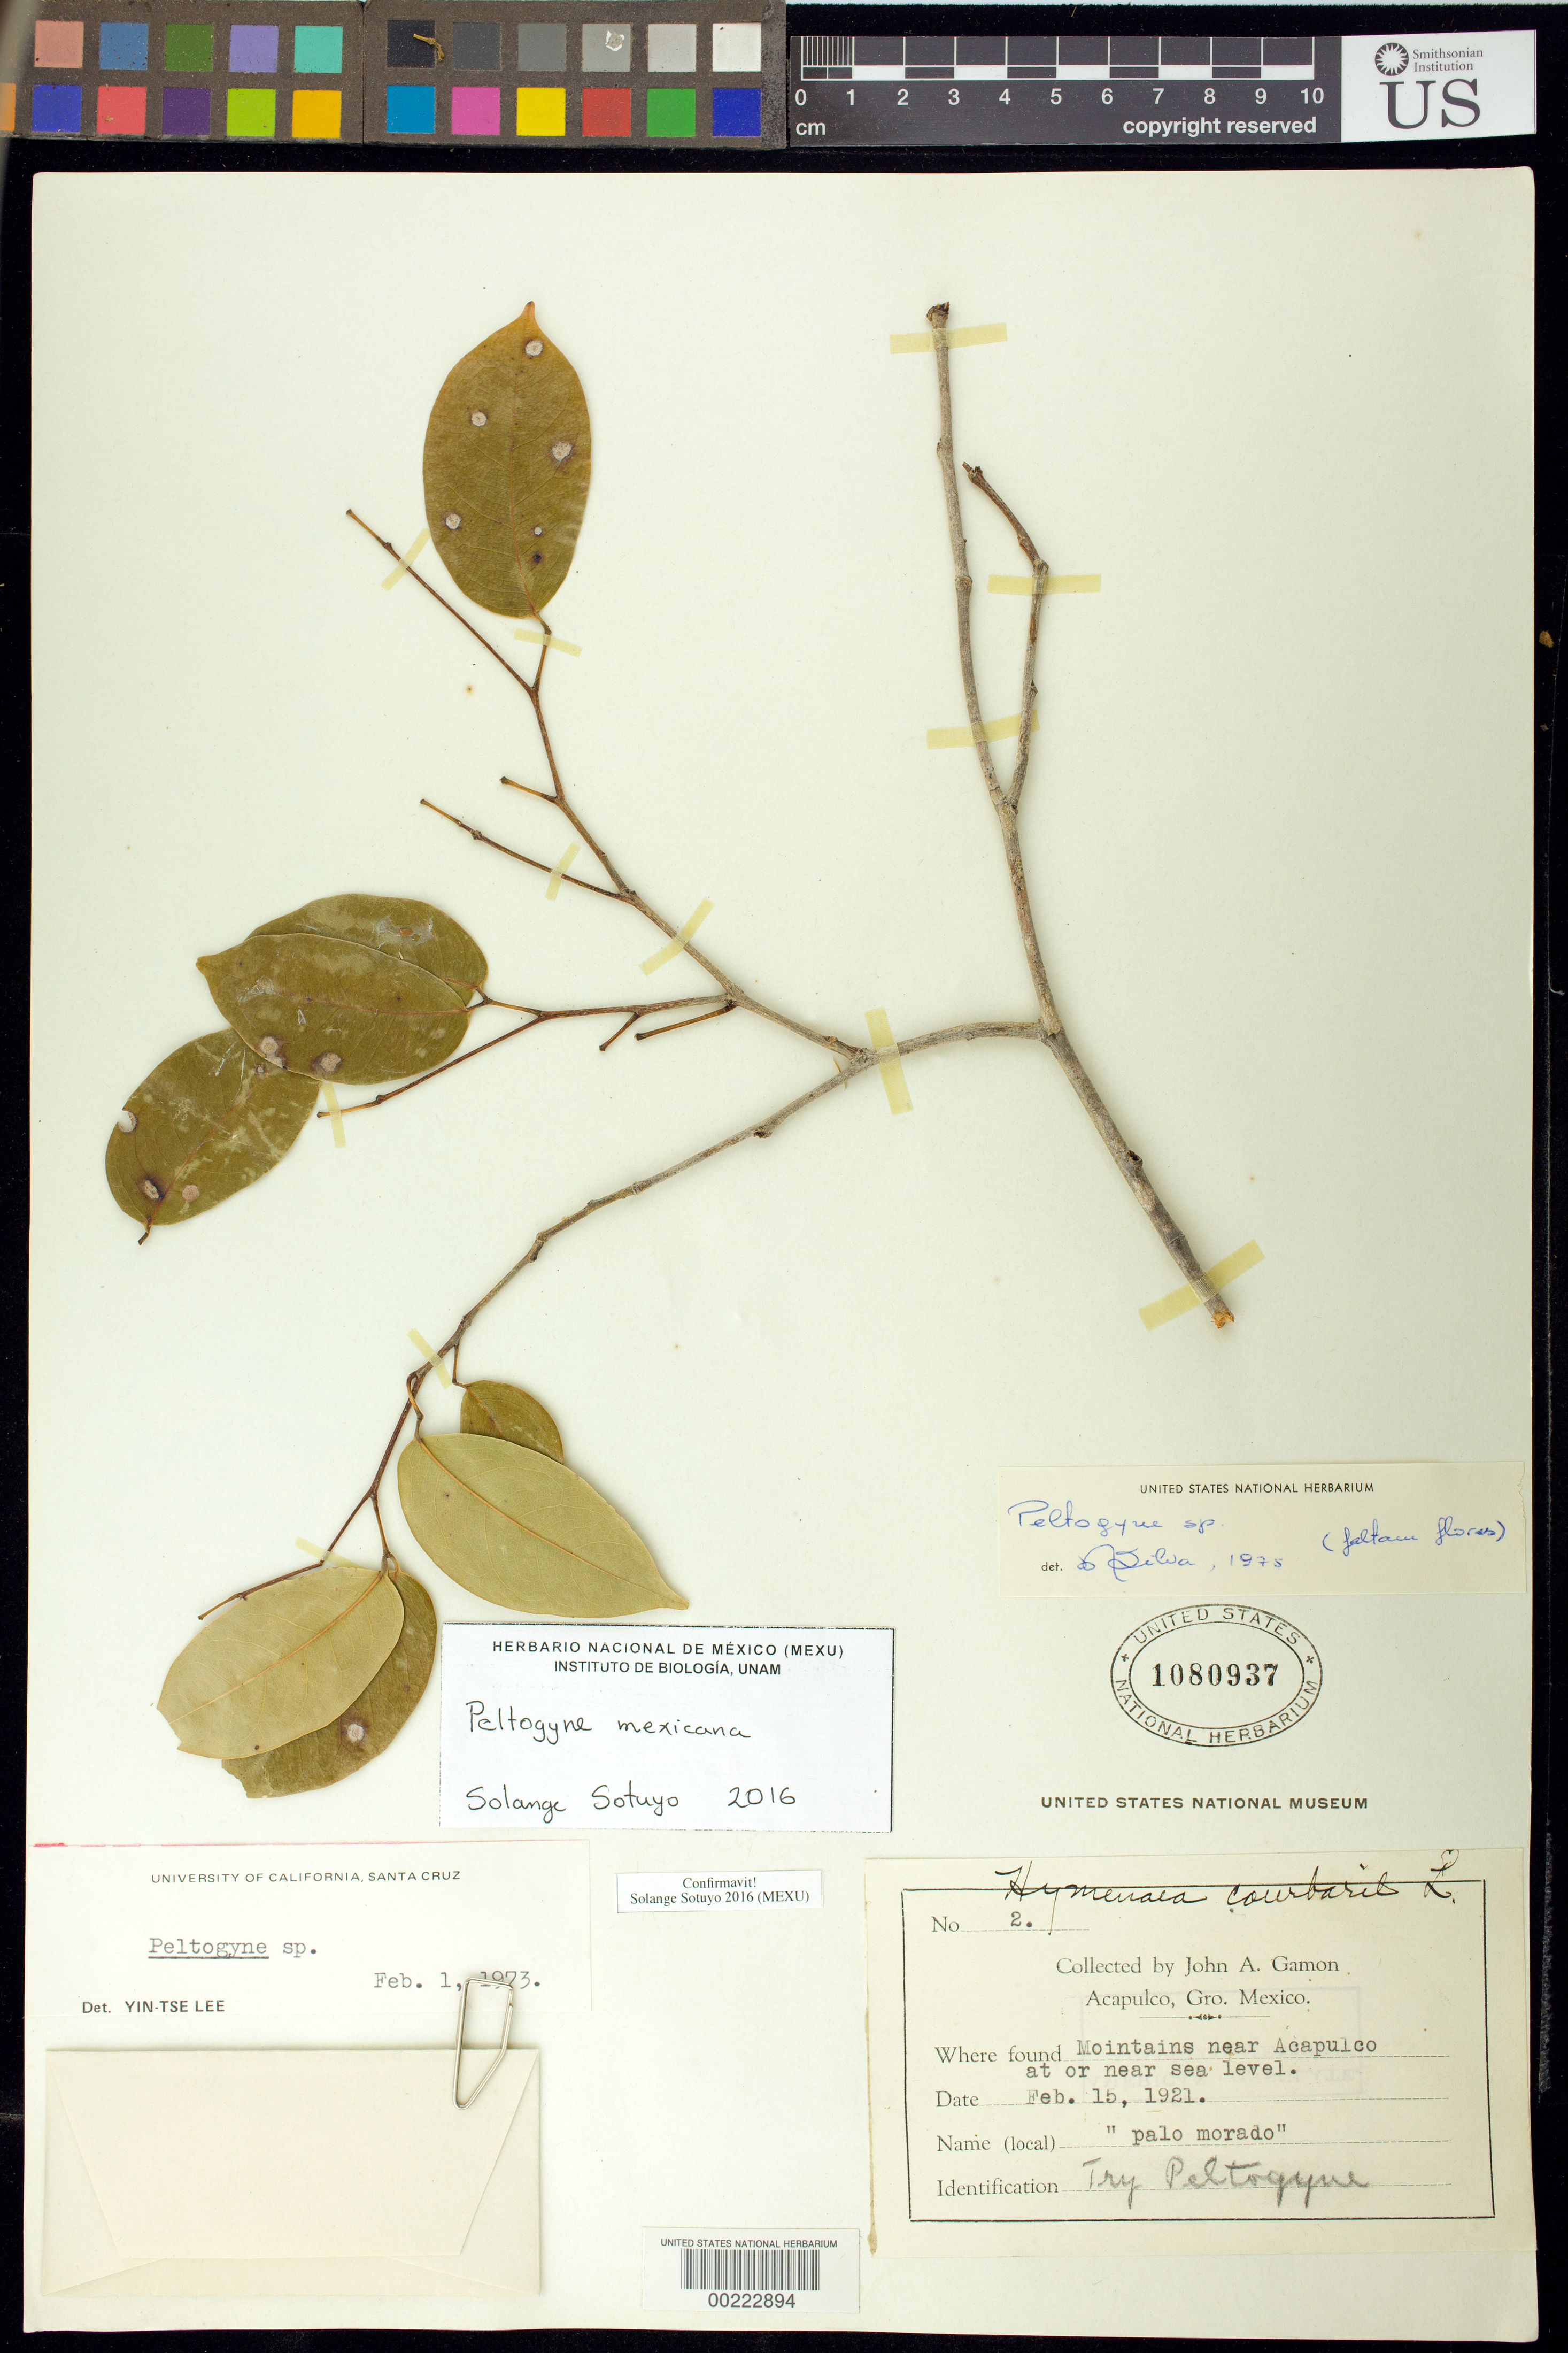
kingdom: Plantae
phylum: Tracheophyta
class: Magnoliopsida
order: Fabales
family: Fabaceae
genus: Peltogyne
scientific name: Peltogyne sp.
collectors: J. Gamon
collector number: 2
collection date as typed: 15 Feb 1921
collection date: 1921-02-15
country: Mexico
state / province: Guerrero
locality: Near Acapulco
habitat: Mountains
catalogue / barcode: US 1080937